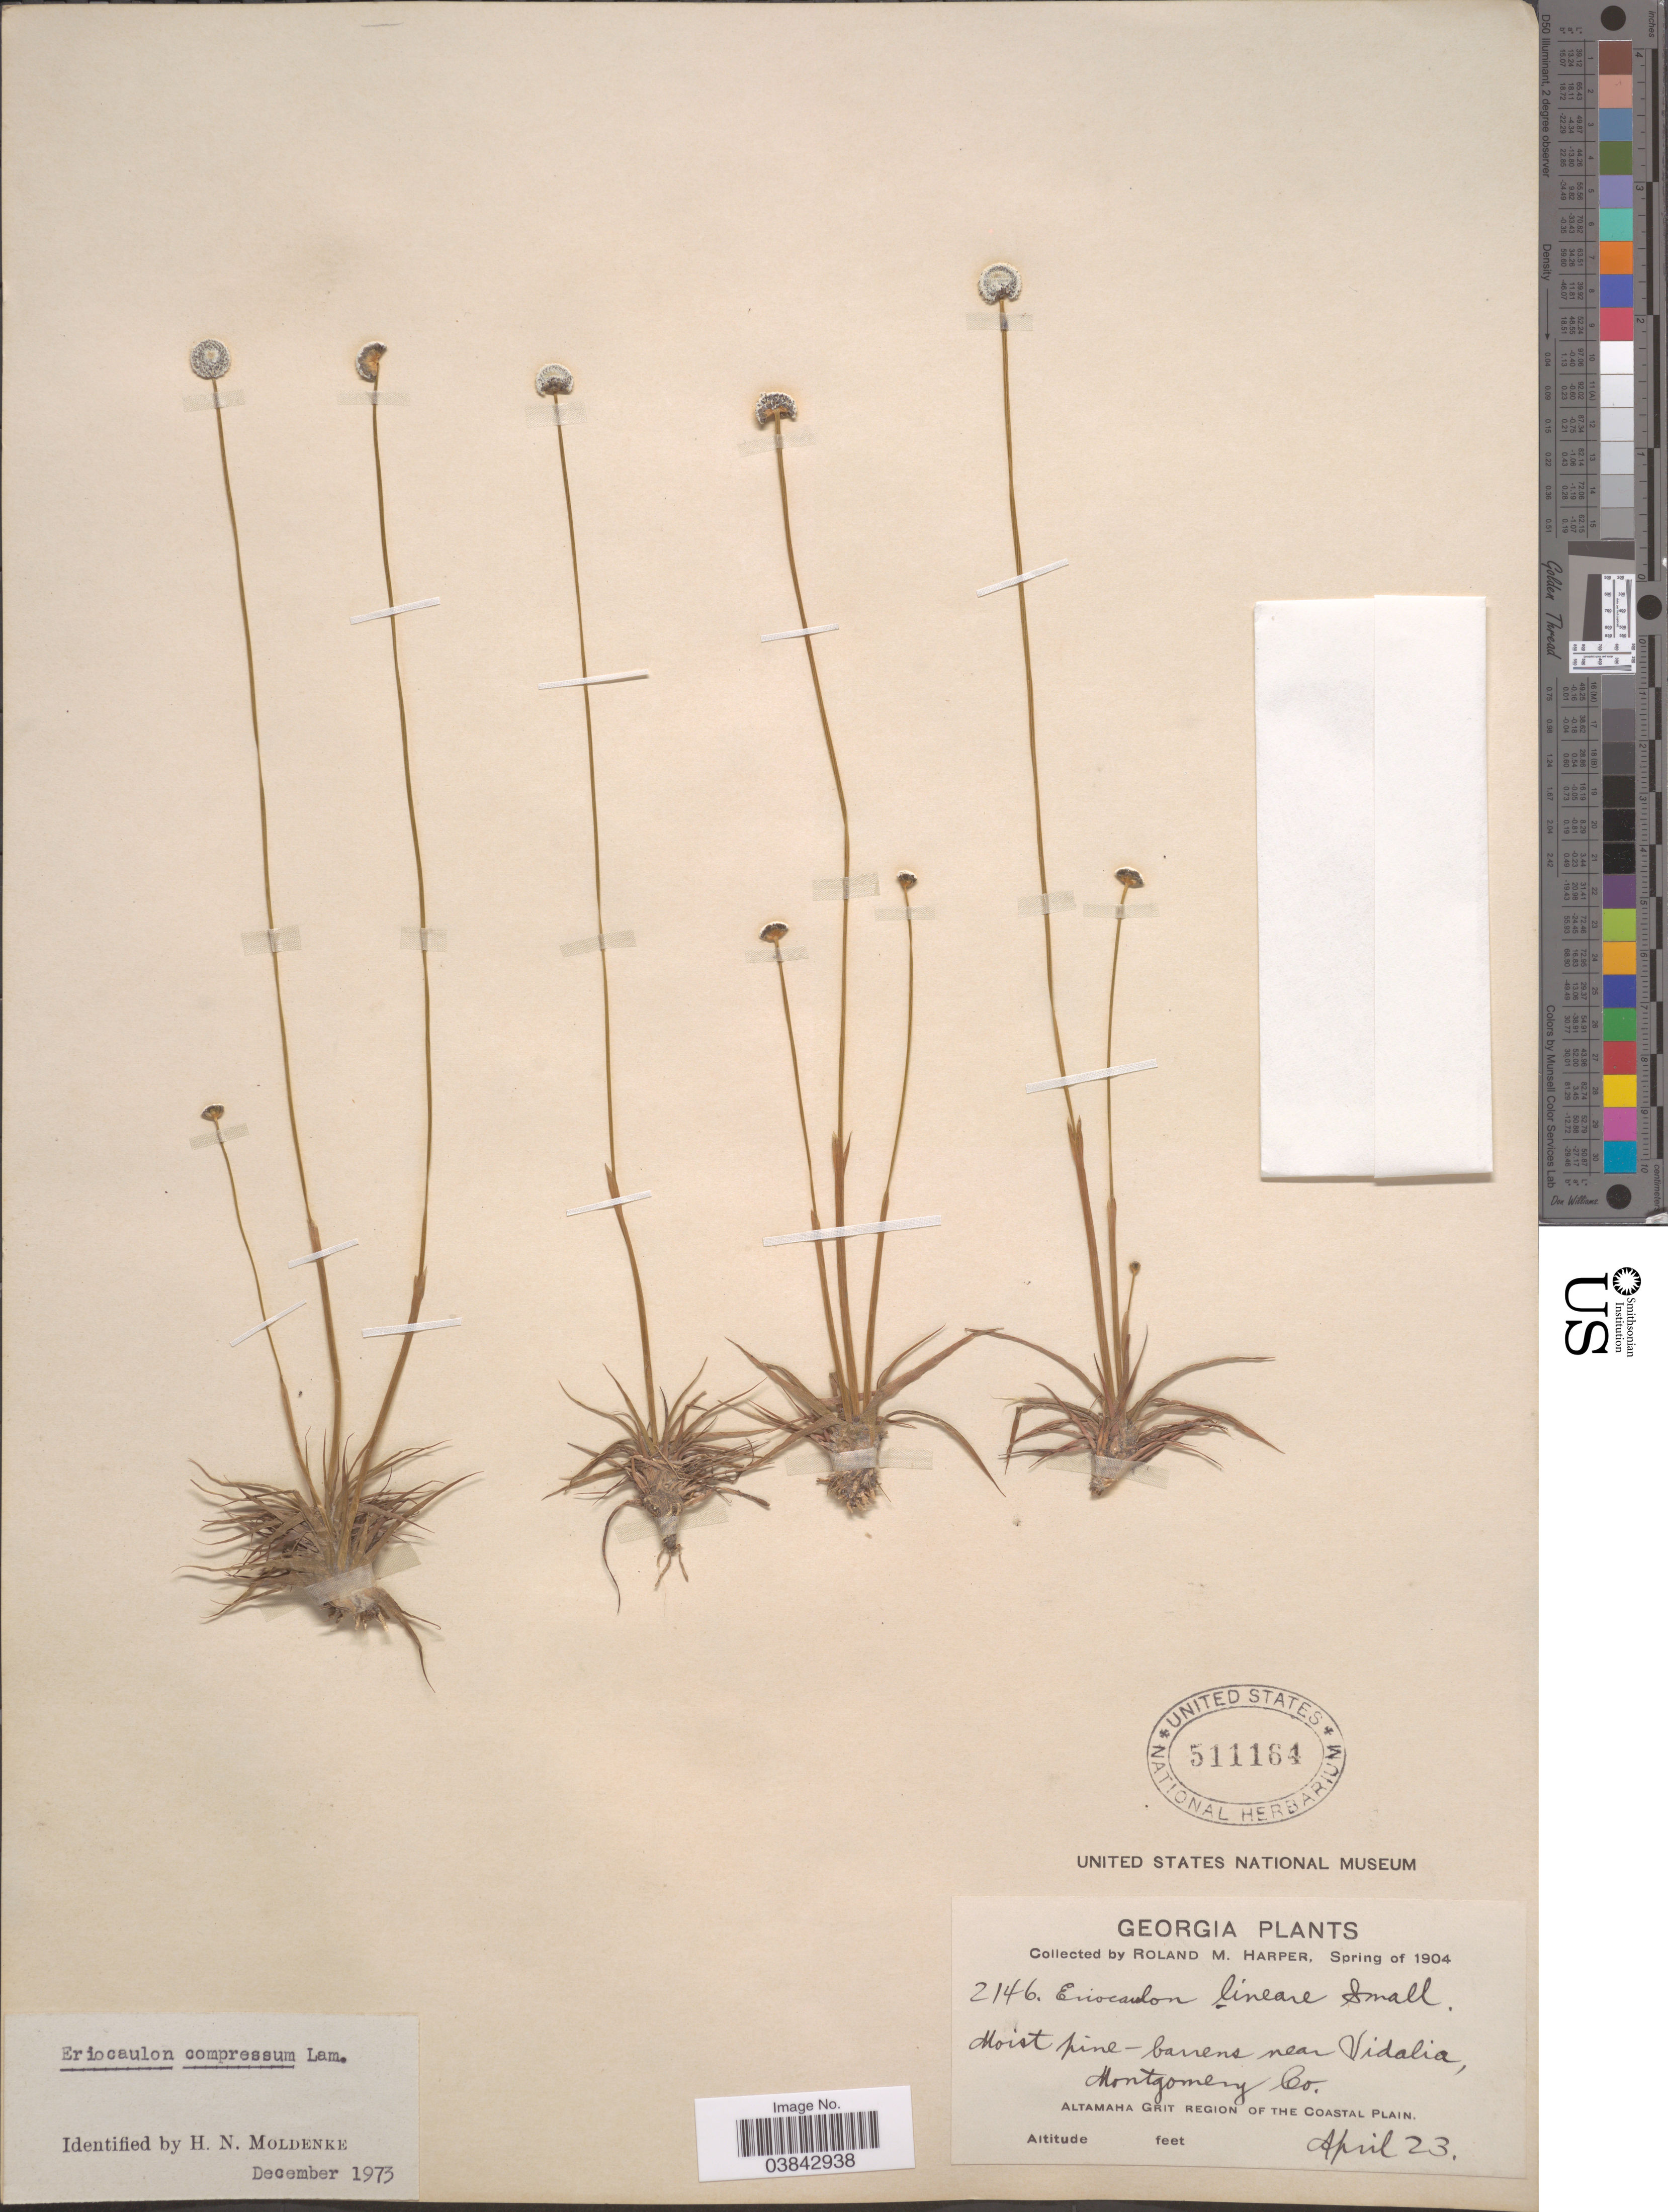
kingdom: Plantae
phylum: Tracheophyta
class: Liliopsida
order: Poales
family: Eriocaulaceae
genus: Eriocaulon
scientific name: Eriocaulon compressum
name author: Lam.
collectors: R. M. Harper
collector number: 2146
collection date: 1904-04-23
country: United States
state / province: Georgia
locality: Near Vidalia, Montgomery Co. Altamaha Grit Region of the Coastal Plain.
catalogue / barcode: US 511164